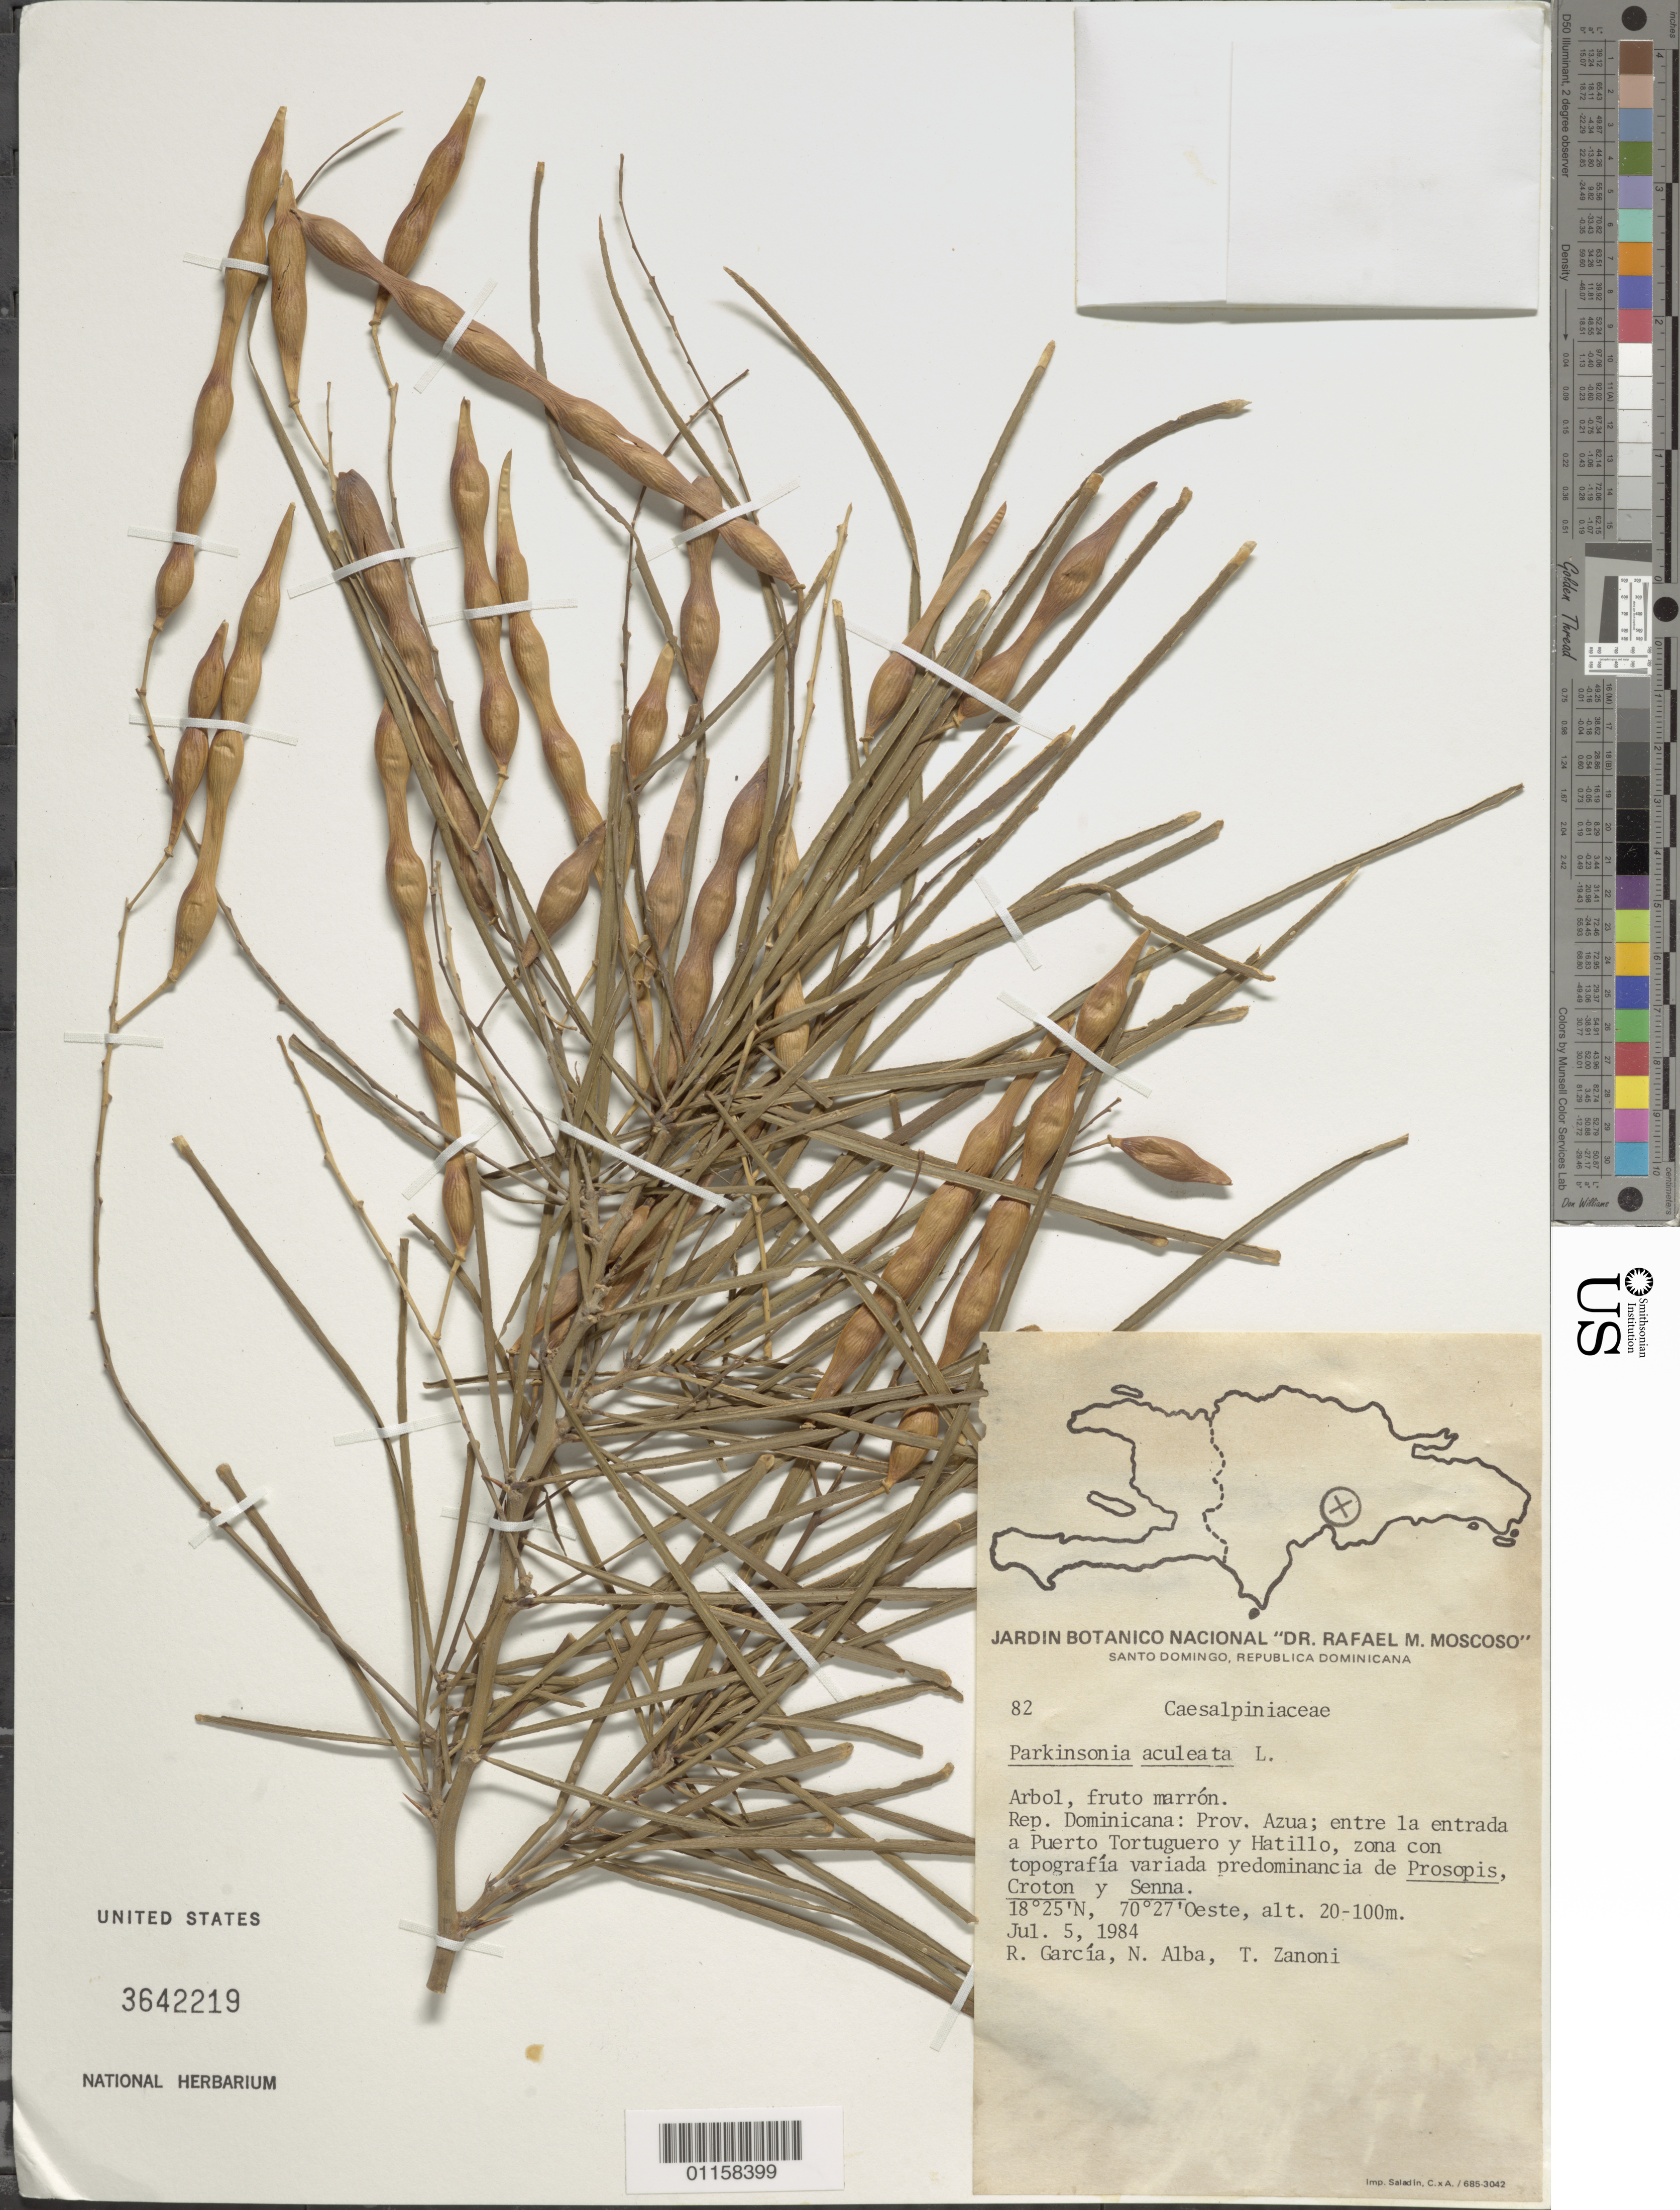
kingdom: Plantae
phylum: Tracheophyta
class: Magnoliopsida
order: Fabales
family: Fabaceae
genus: Parkinsonia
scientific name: Parkinsonia aculeata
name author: L.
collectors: R. García, N. Alba & T. A. Zanoni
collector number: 82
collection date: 1984-07-05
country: Dominican Republic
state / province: Azua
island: Hispaniola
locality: Puerto Tortuguero, entre la entrada y Hatillo.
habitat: Zona con topografía variada predominancia de Prosopis, Croton, Senna.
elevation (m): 20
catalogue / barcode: US 3642219